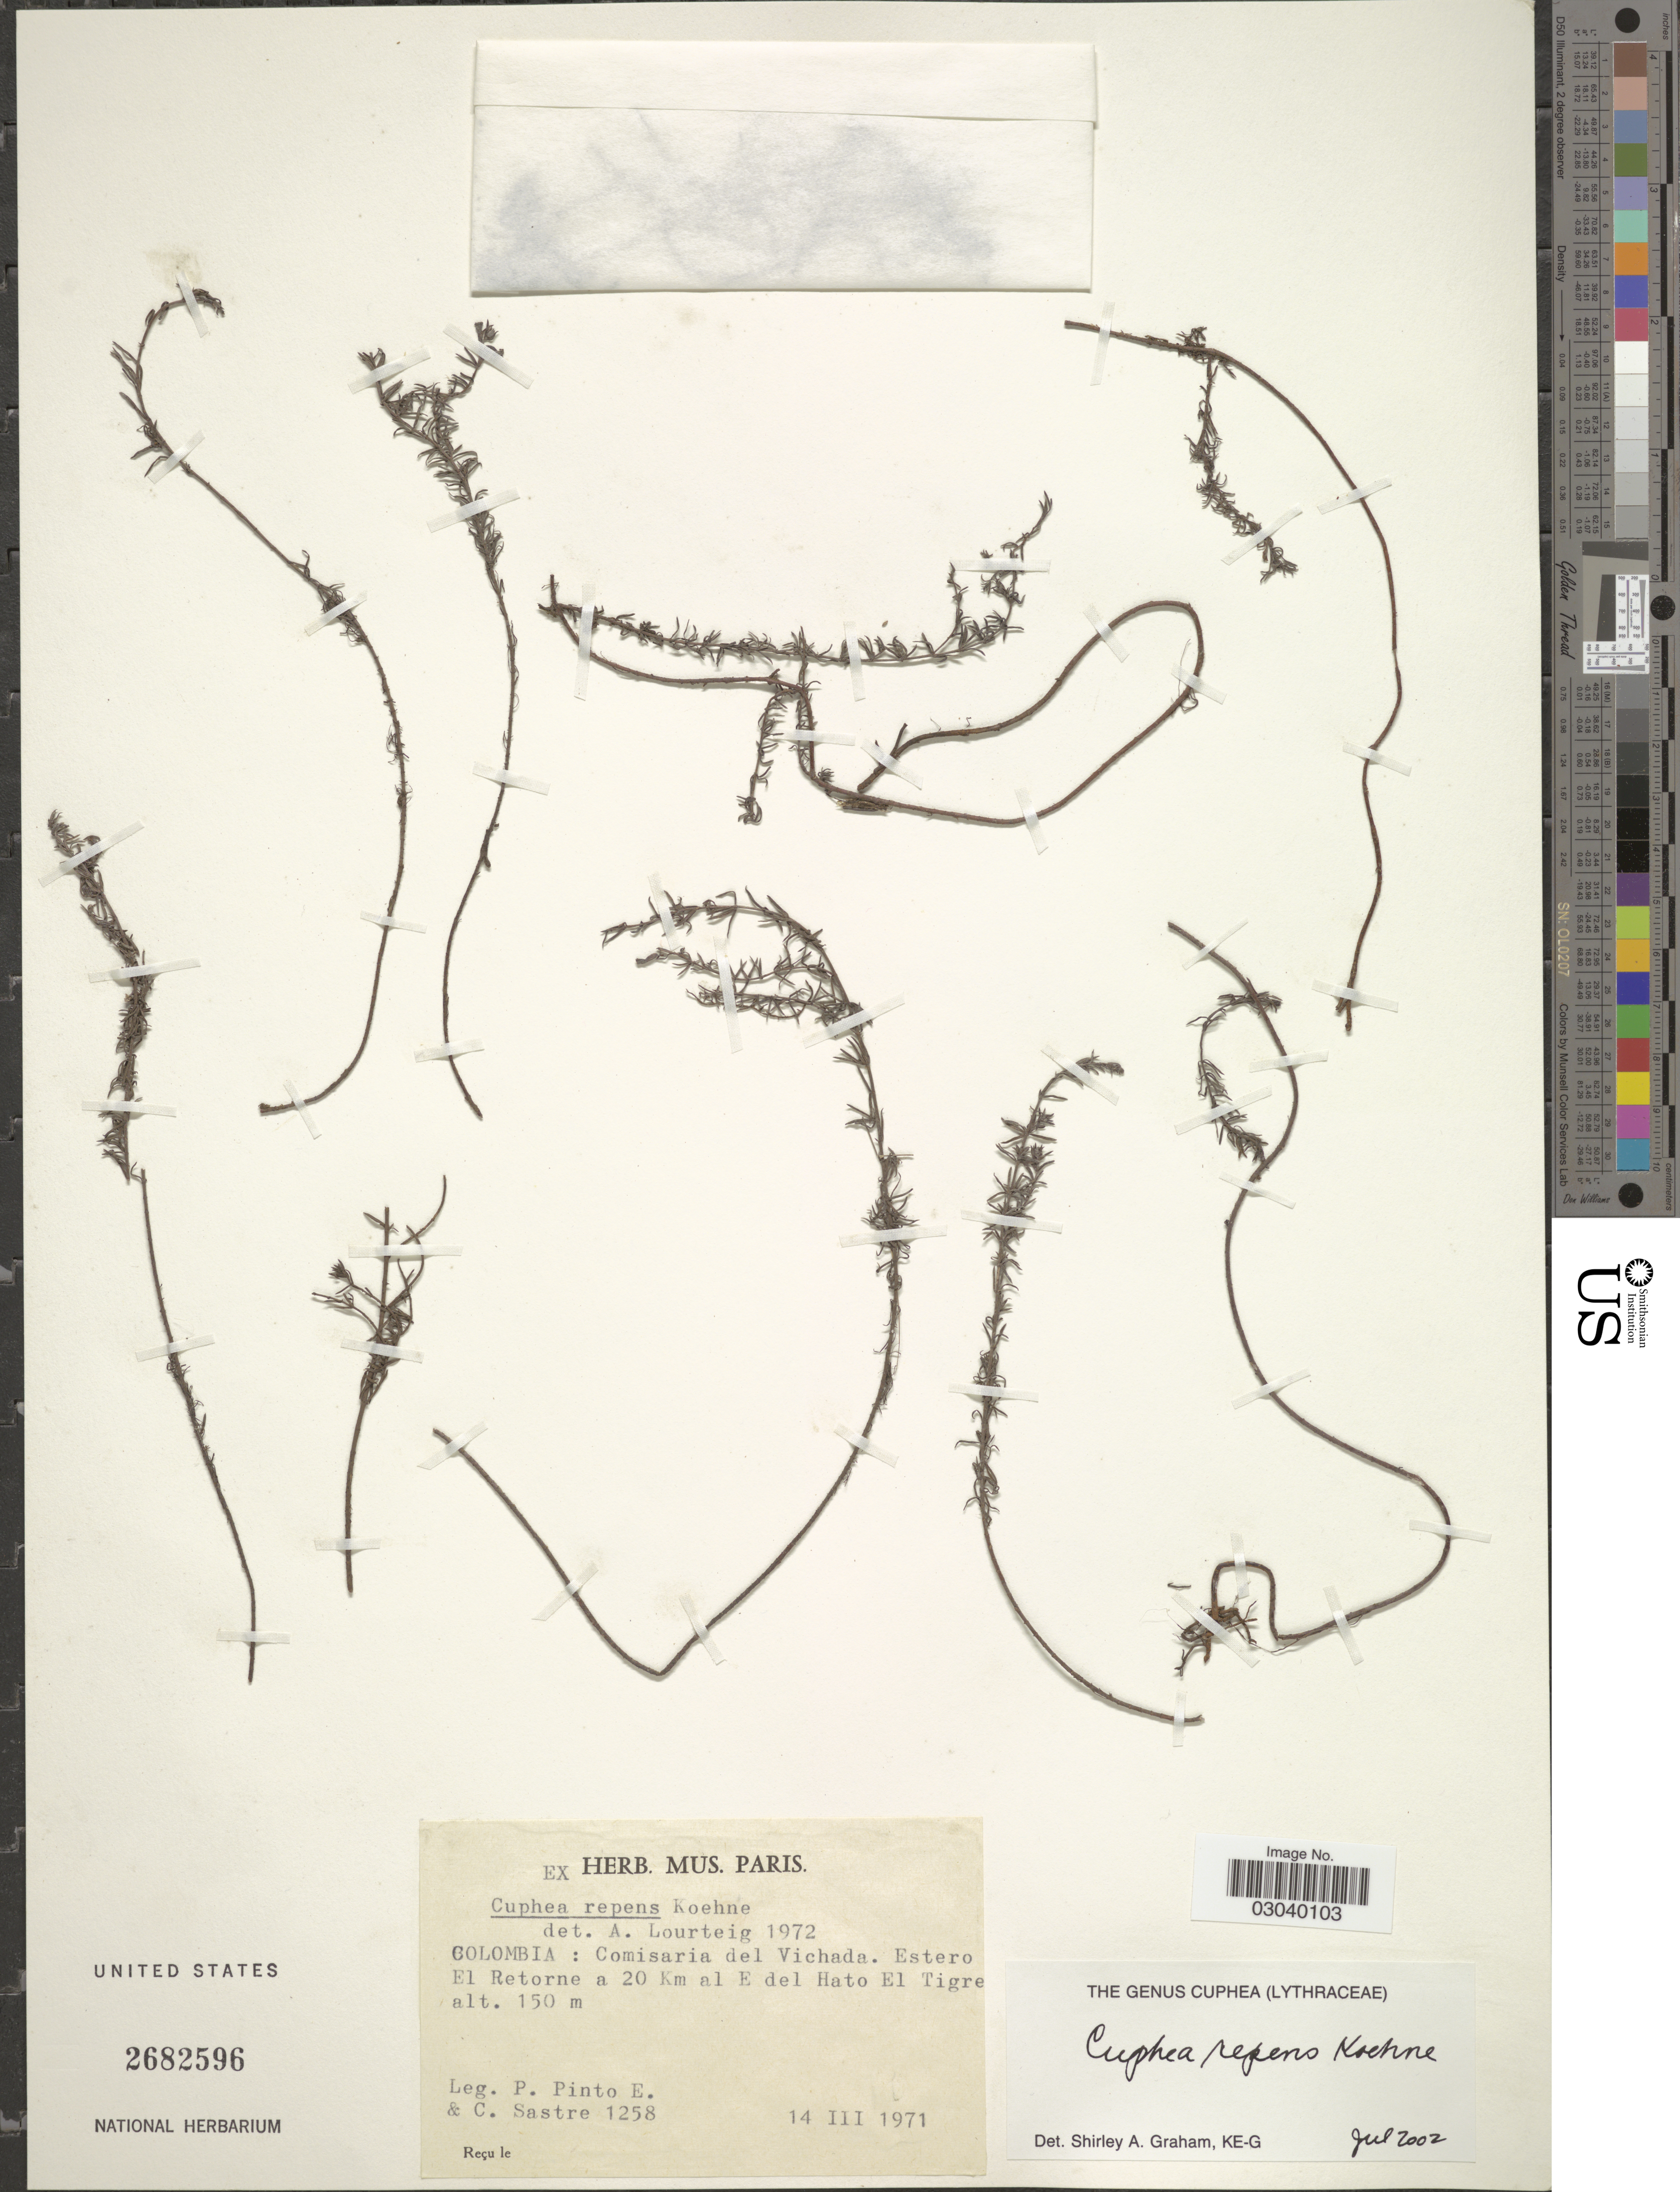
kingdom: Plantae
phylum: Tracheophyta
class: Magnoliopsida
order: Myrtales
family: Lythraceae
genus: Cuphea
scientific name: Cuphea repens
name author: Koehne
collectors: P. Pinto E. & C. Sastre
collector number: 1258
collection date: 1971-03-14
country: Colombia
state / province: Vichada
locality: Comisaria del Vichada. Estero El Retorne a 20 Km al E del Hato El Tigre.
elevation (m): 150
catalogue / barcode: US 2682596